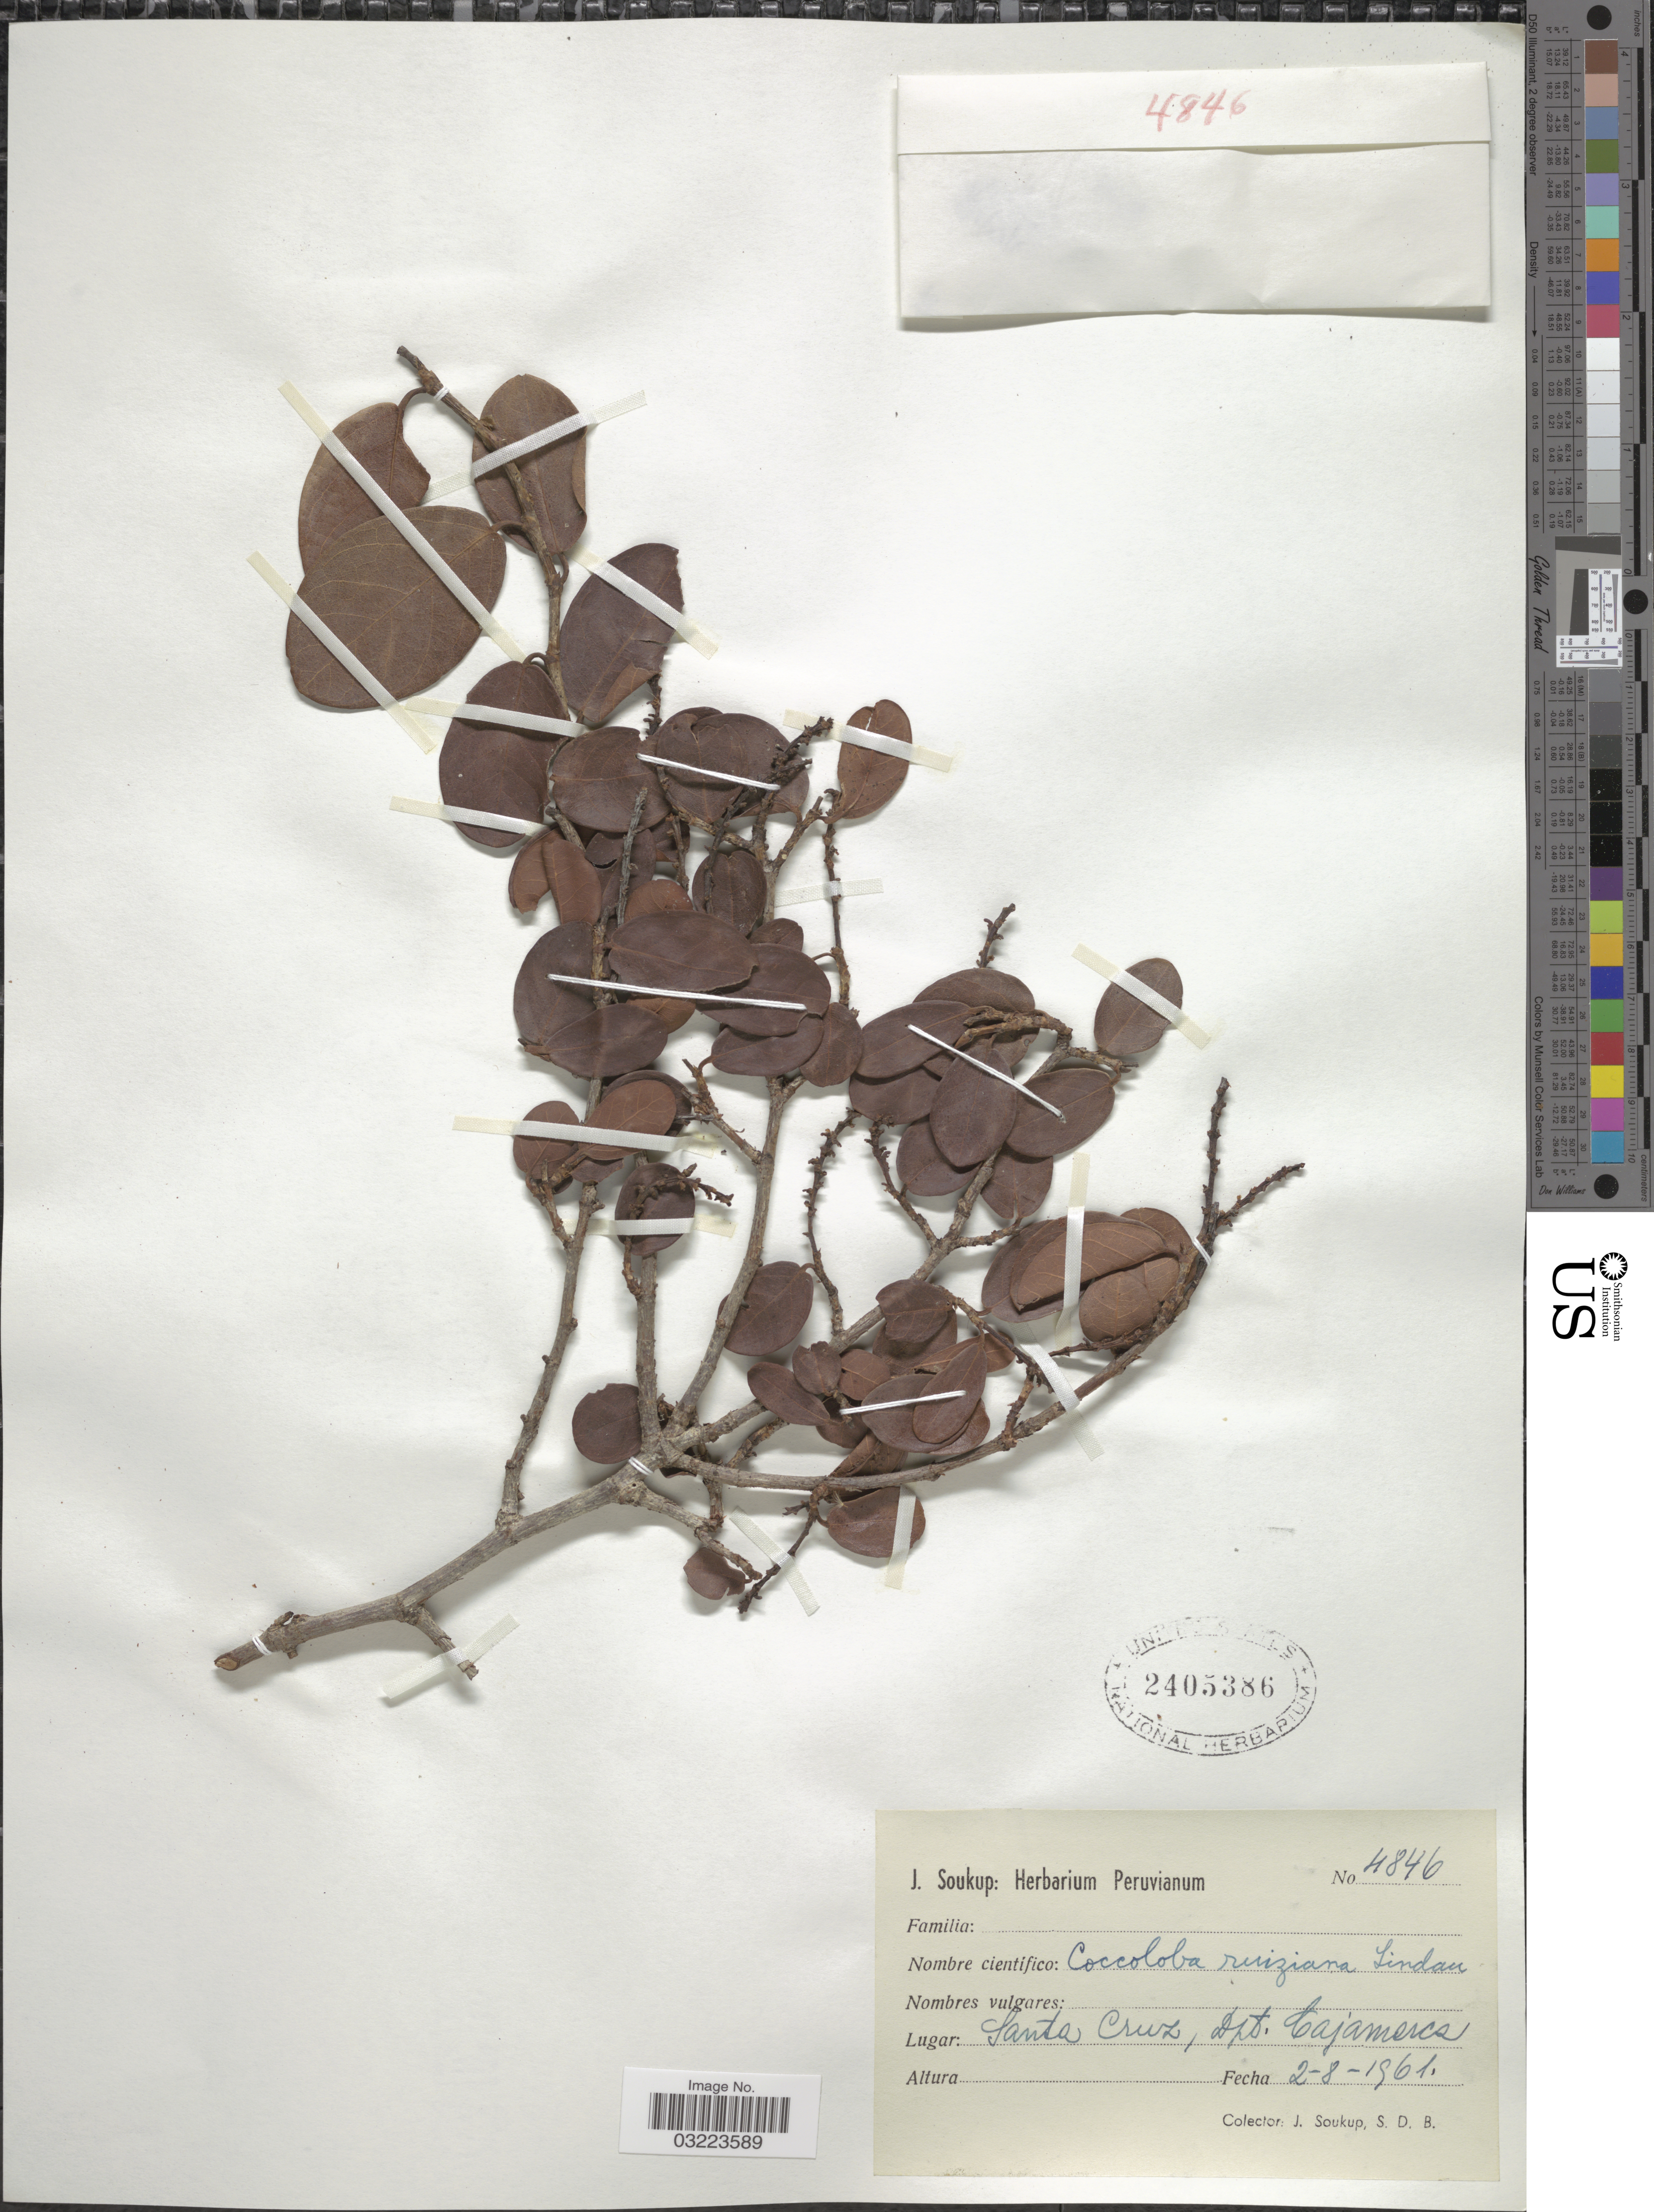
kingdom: Plantae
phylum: Tracheophyta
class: Magnoliopsida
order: Caryophyllales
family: Polygonaceae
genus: Coccoloba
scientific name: Coccoloba ruiziana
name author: Lindau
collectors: J. Soukup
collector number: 4846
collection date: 1961-08-02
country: Peru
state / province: Cajamarca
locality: Santa Cruz, Dpt. Cajamarca.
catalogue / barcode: US 2405386